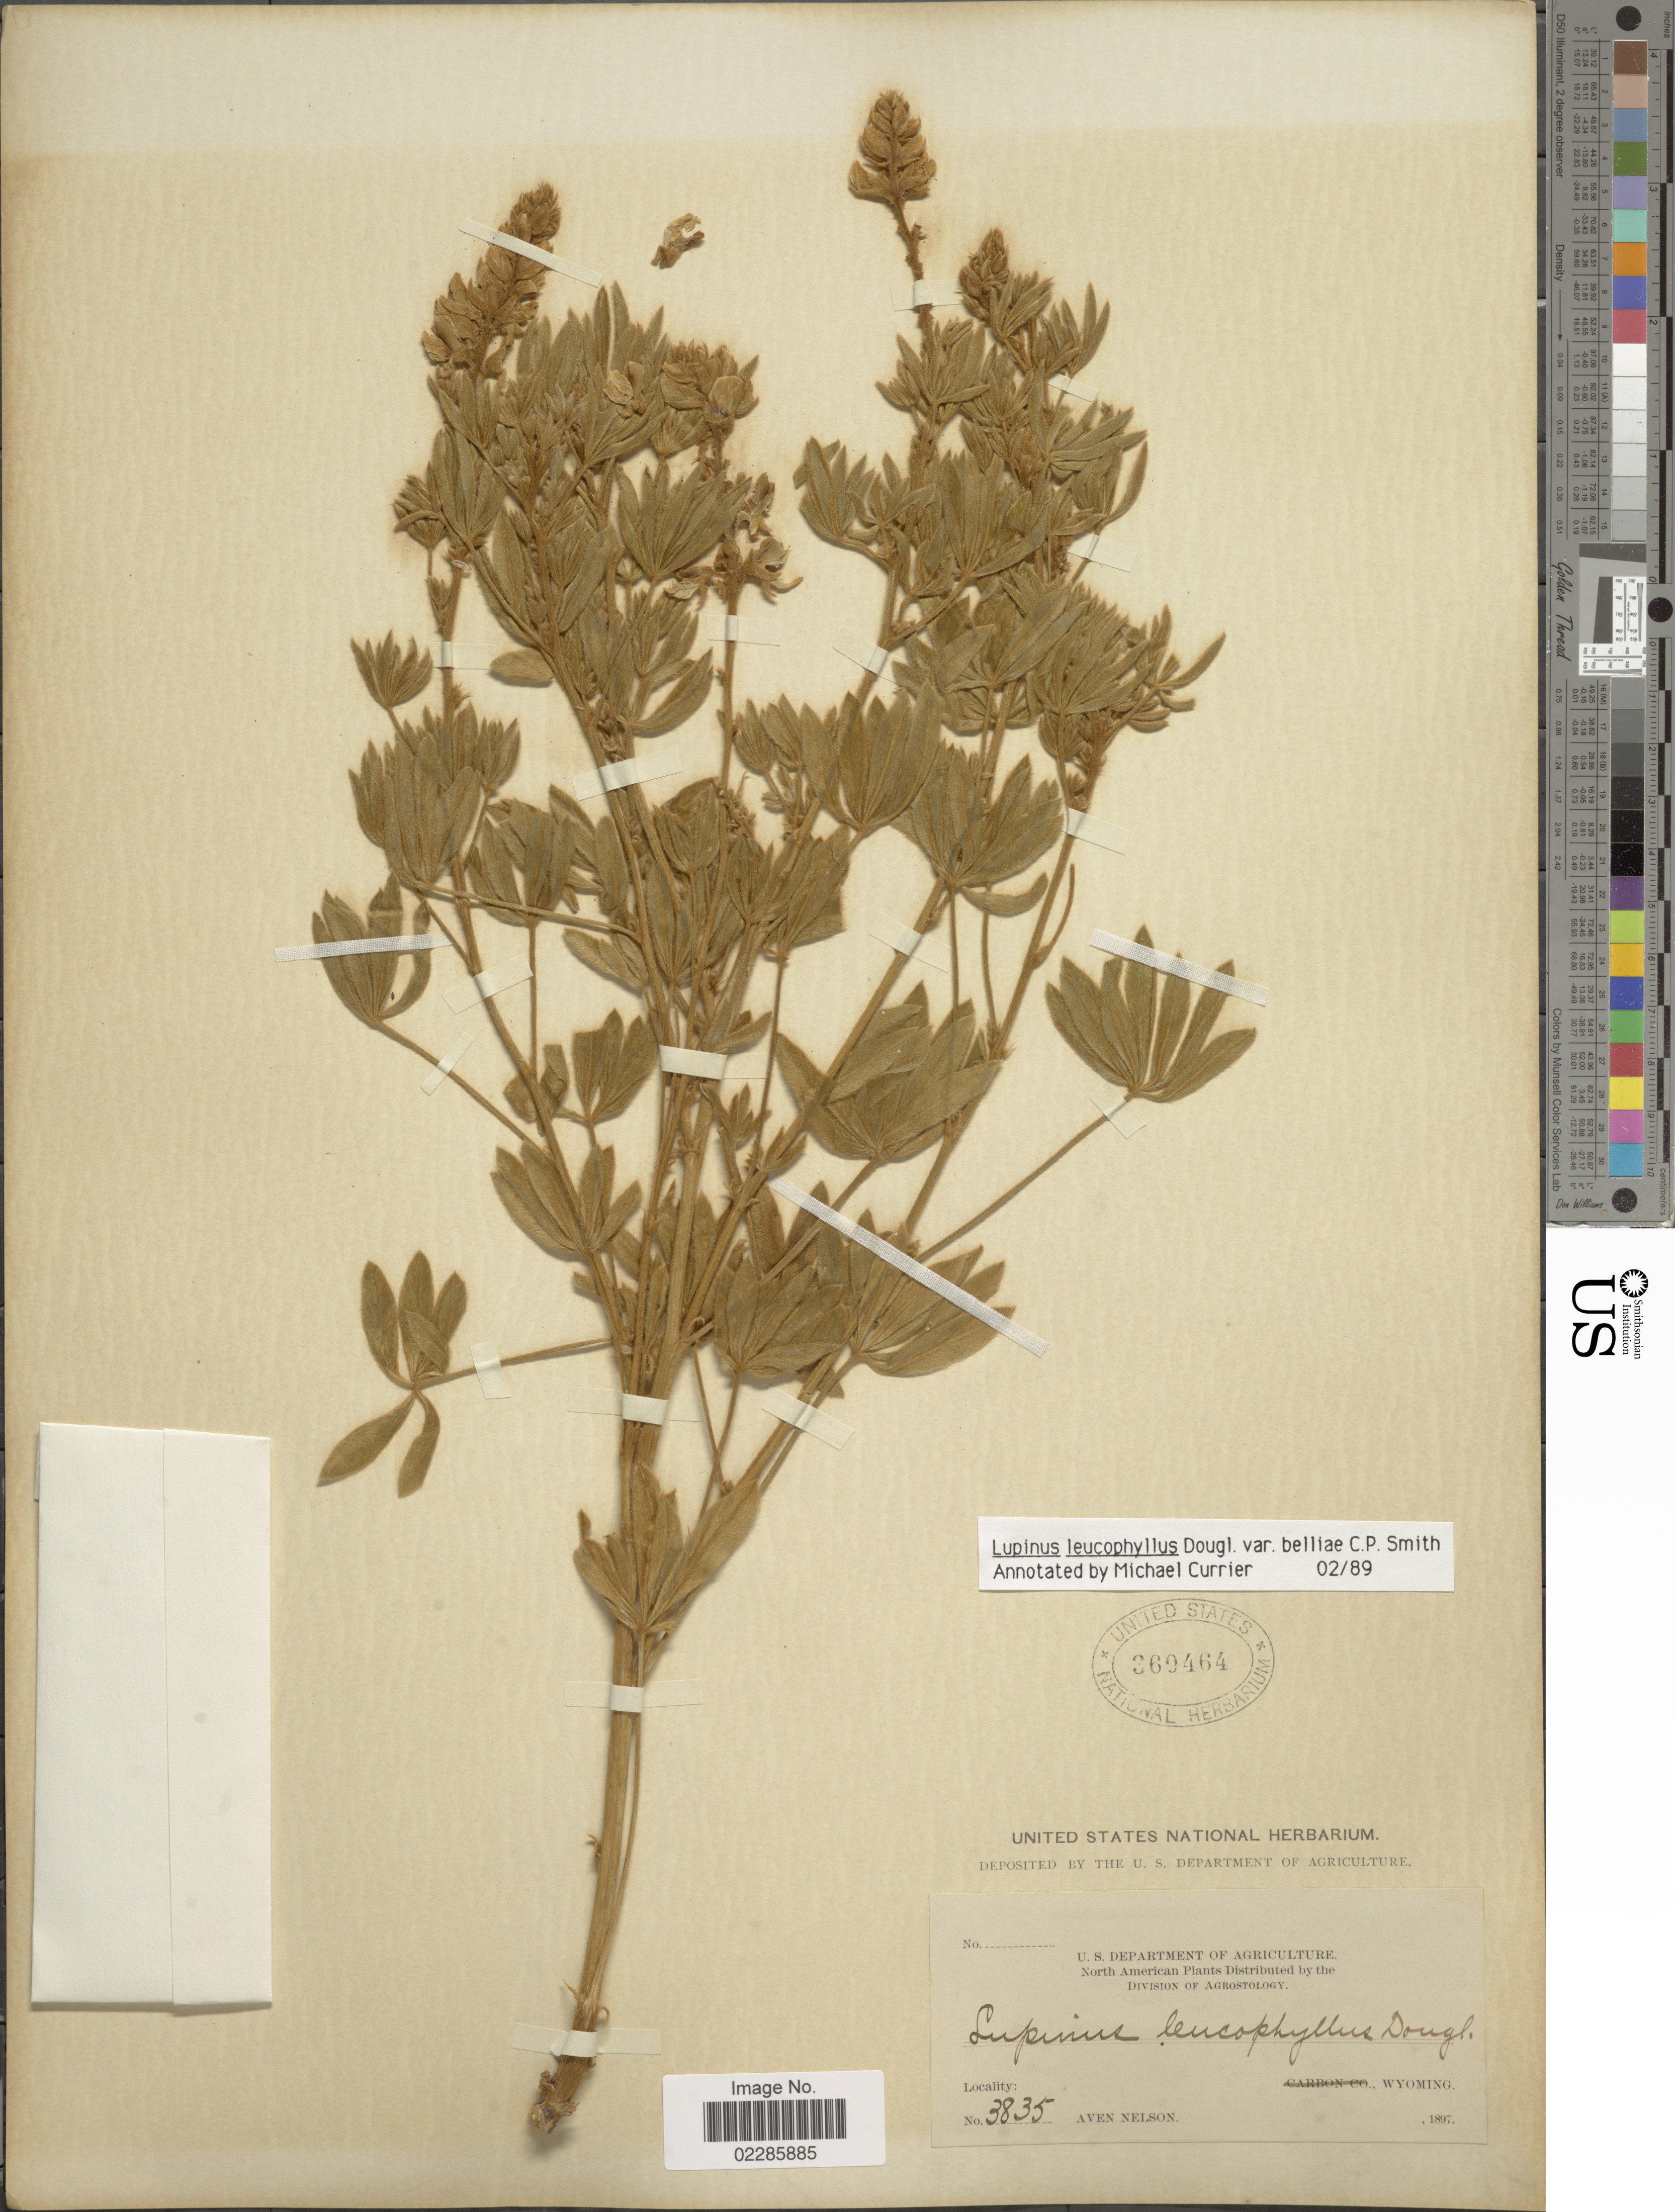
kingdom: Plantae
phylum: Tracheophyta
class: Magnoliopsida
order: Fabales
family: Fabaceae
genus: Lupinus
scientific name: Lupinus leucophyllus var. belliae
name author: C.P. Sm.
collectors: A. Nelson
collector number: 3835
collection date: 1897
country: United States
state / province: Wyoming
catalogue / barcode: US 360464